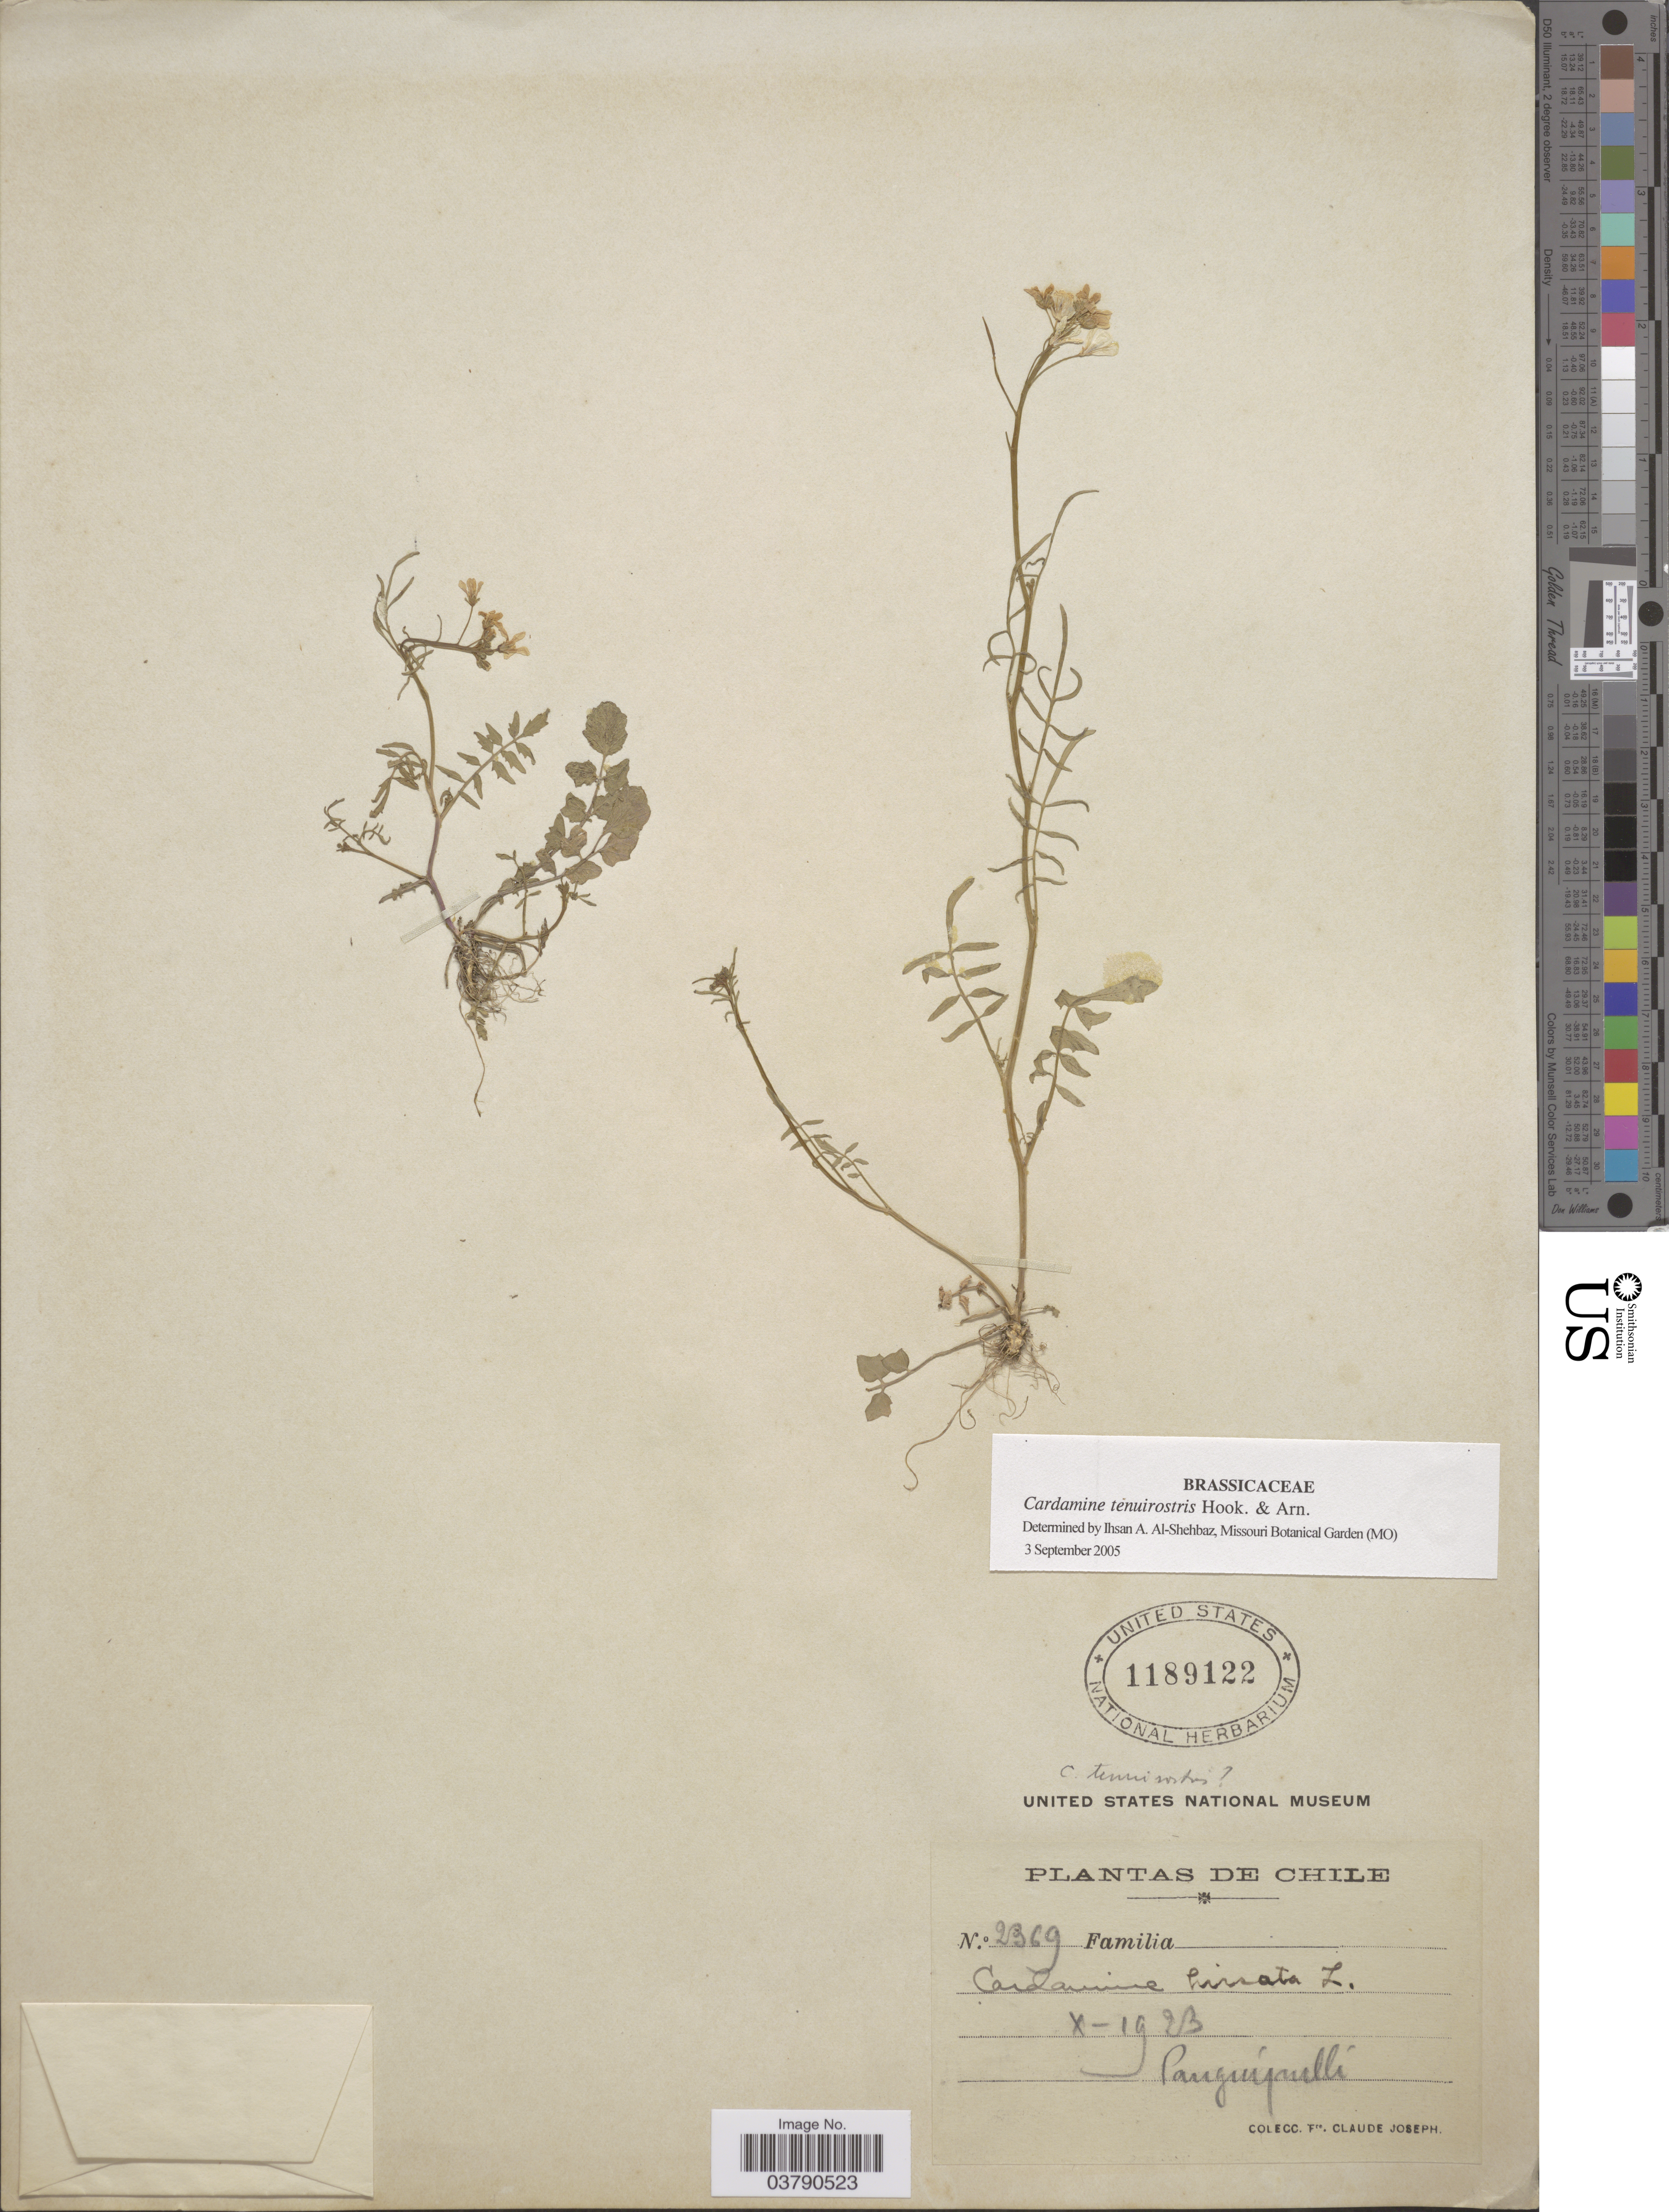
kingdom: Plantae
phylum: Tracheophyta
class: Magnoliopsida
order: Brassicales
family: Brassicaceae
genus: Cardamine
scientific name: Cardamine tenuirostris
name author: Hook. & Arn.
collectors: Bro. Claude-Joseph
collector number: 2369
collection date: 1923-10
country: Chile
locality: Panguipulli.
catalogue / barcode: US 1189122